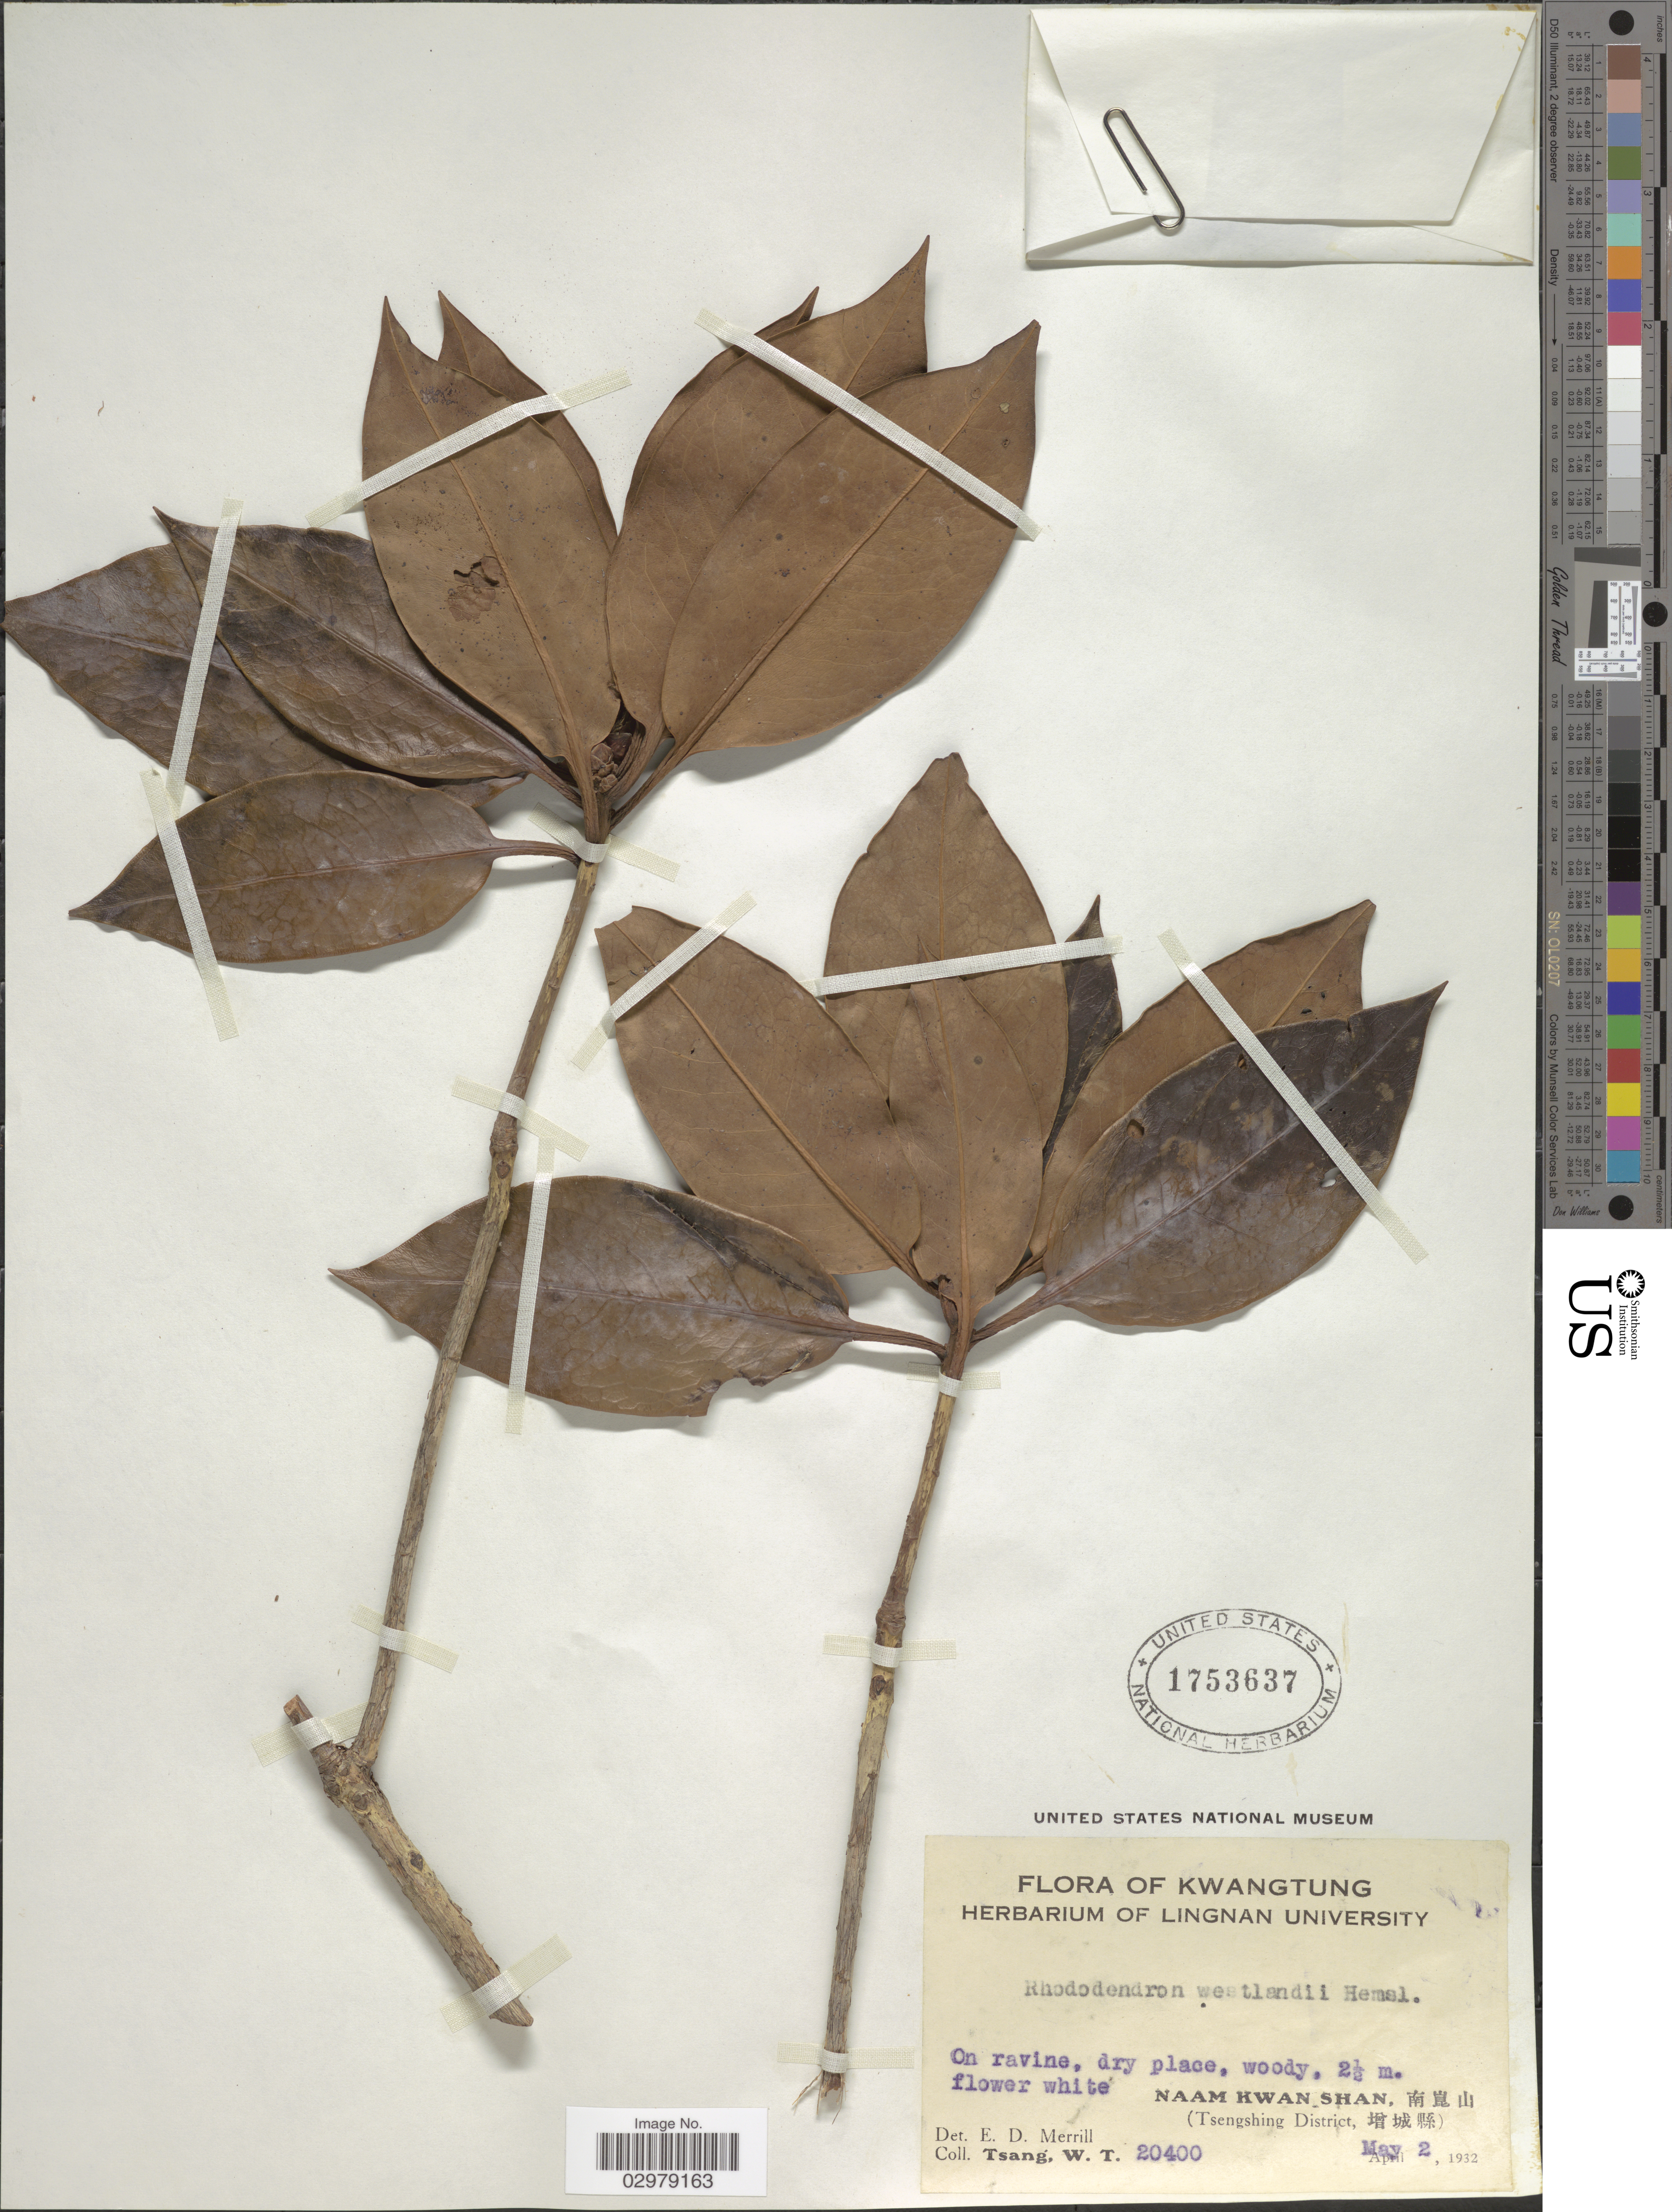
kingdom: Plantae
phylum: Tracheophyta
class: Magnoliopsida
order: Ericales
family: Ericaceae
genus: Rhododendron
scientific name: Rhododendron westlandii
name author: Hemsl.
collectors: W. T. Tsang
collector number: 20400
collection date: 1932-05-02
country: China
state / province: Guangdong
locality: Kwangtung. Naam Kwan Shan (Tsengshing District)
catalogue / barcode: US 1753637